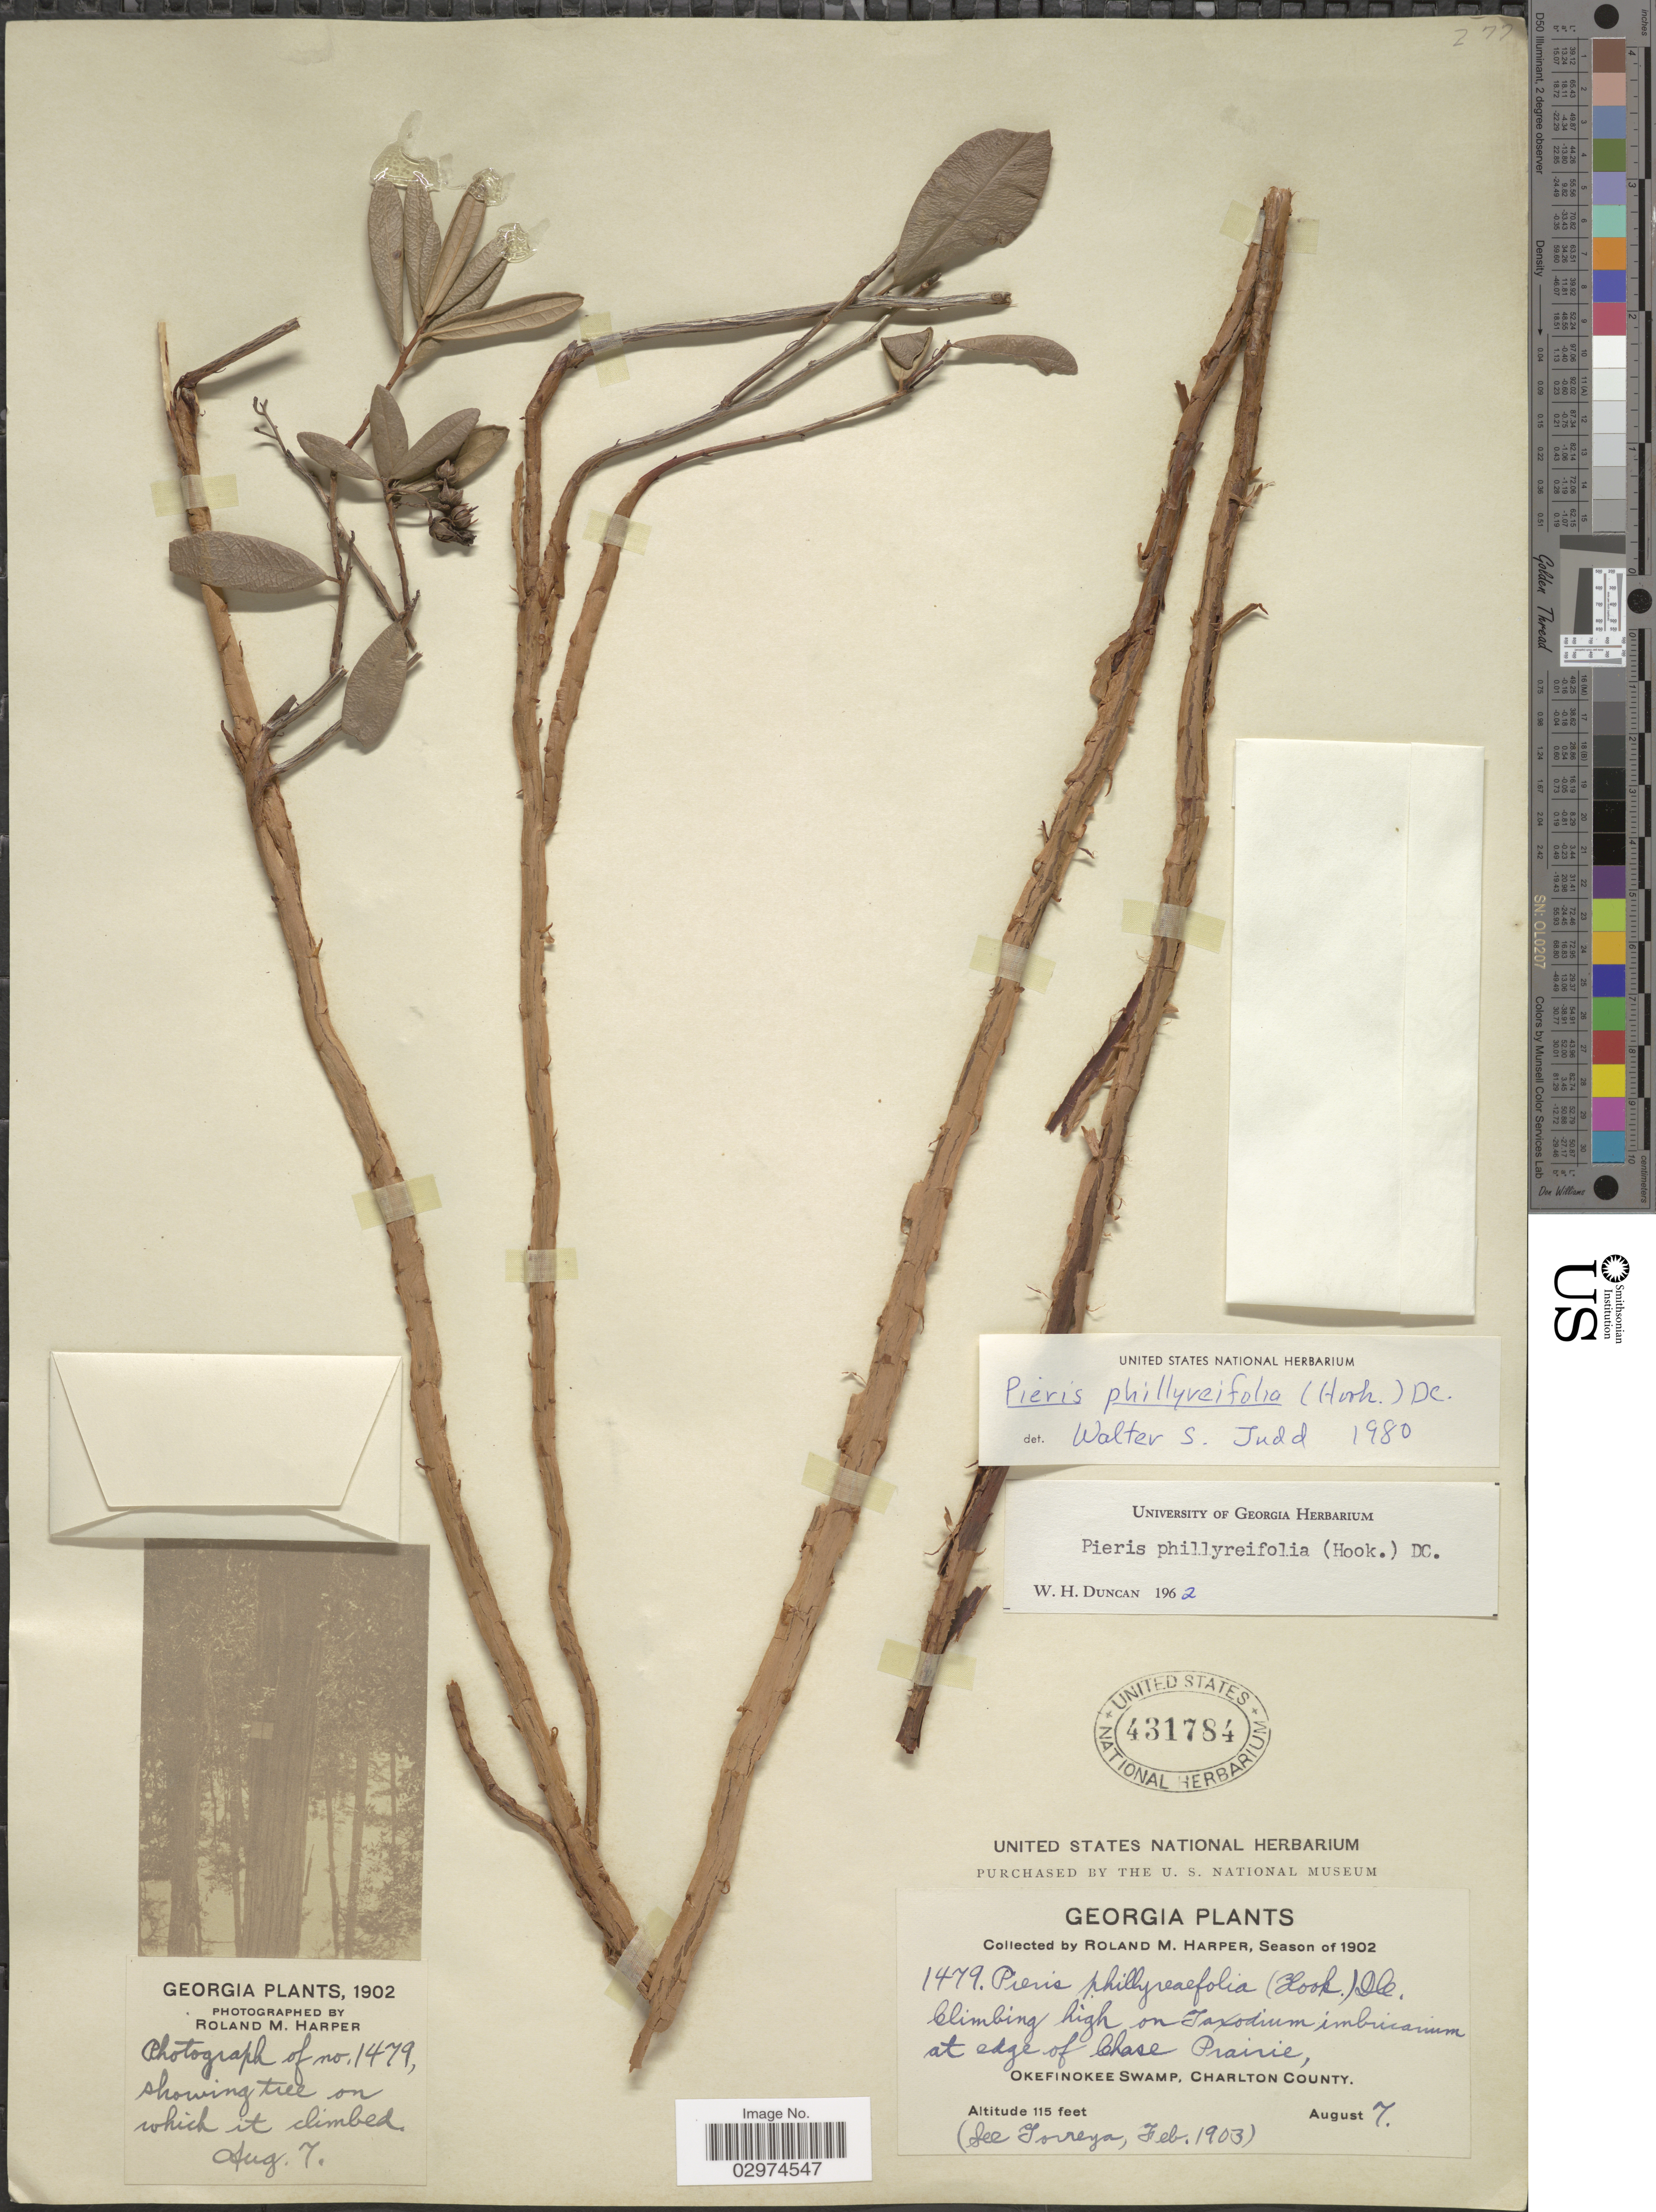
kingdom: Plantae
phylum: Tracheophyta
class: Magnoliopsida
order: Ericales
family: Ericaceae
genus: Pieris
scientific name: Pieris phillyreifolia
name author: (Hook.) DC.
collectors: R. M. Harper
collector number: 1479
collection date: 1902-08-07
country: United States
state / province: Georgia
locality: At edge of Chase Prairie, Okefinokee Swamp, Charlton County.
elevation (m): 35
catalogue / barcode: US 431784